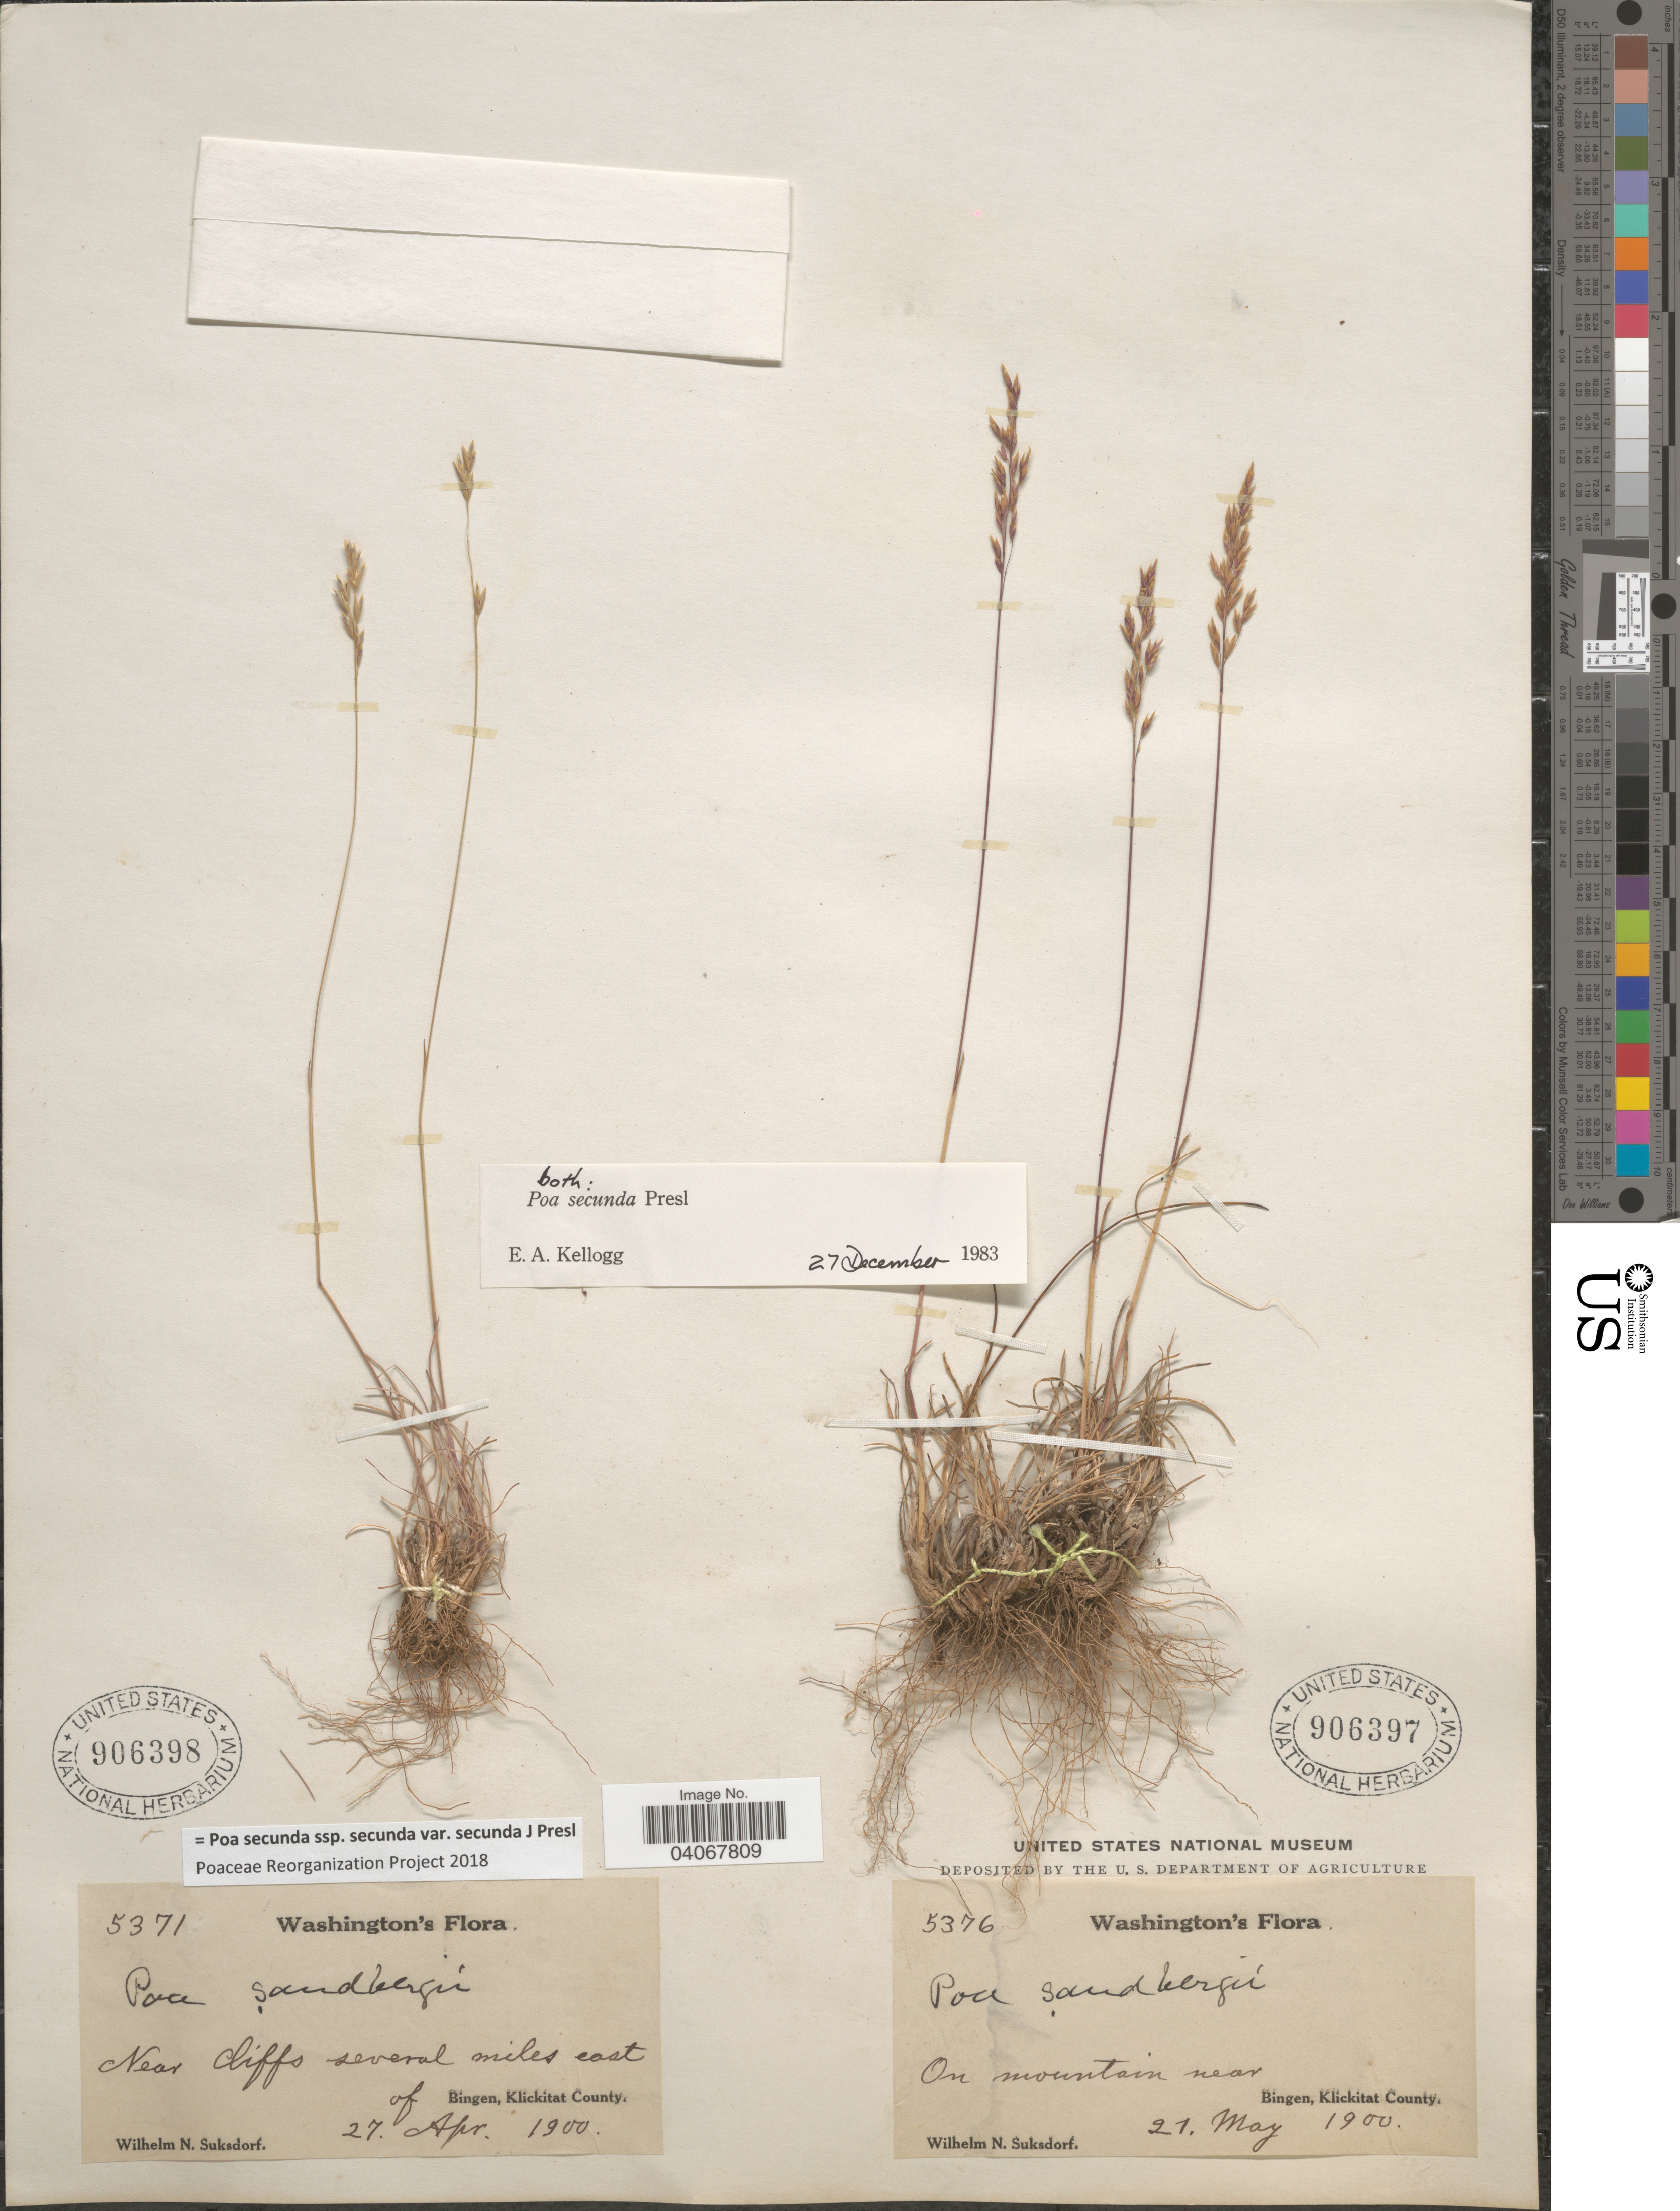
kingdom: Plantae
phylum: Tracheophyta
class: Liliopsida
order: Poales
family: Poaceae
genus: Poa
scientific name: Poa secunda subsp. secunda var. secunda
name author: J. Presl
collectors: W. N. Suksdorf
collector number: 5376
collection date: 1900-05-21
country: United States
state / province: Washington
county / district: Klickitat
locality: On mountain near Bingen, Klickitat County.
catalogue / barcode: US 906397-2